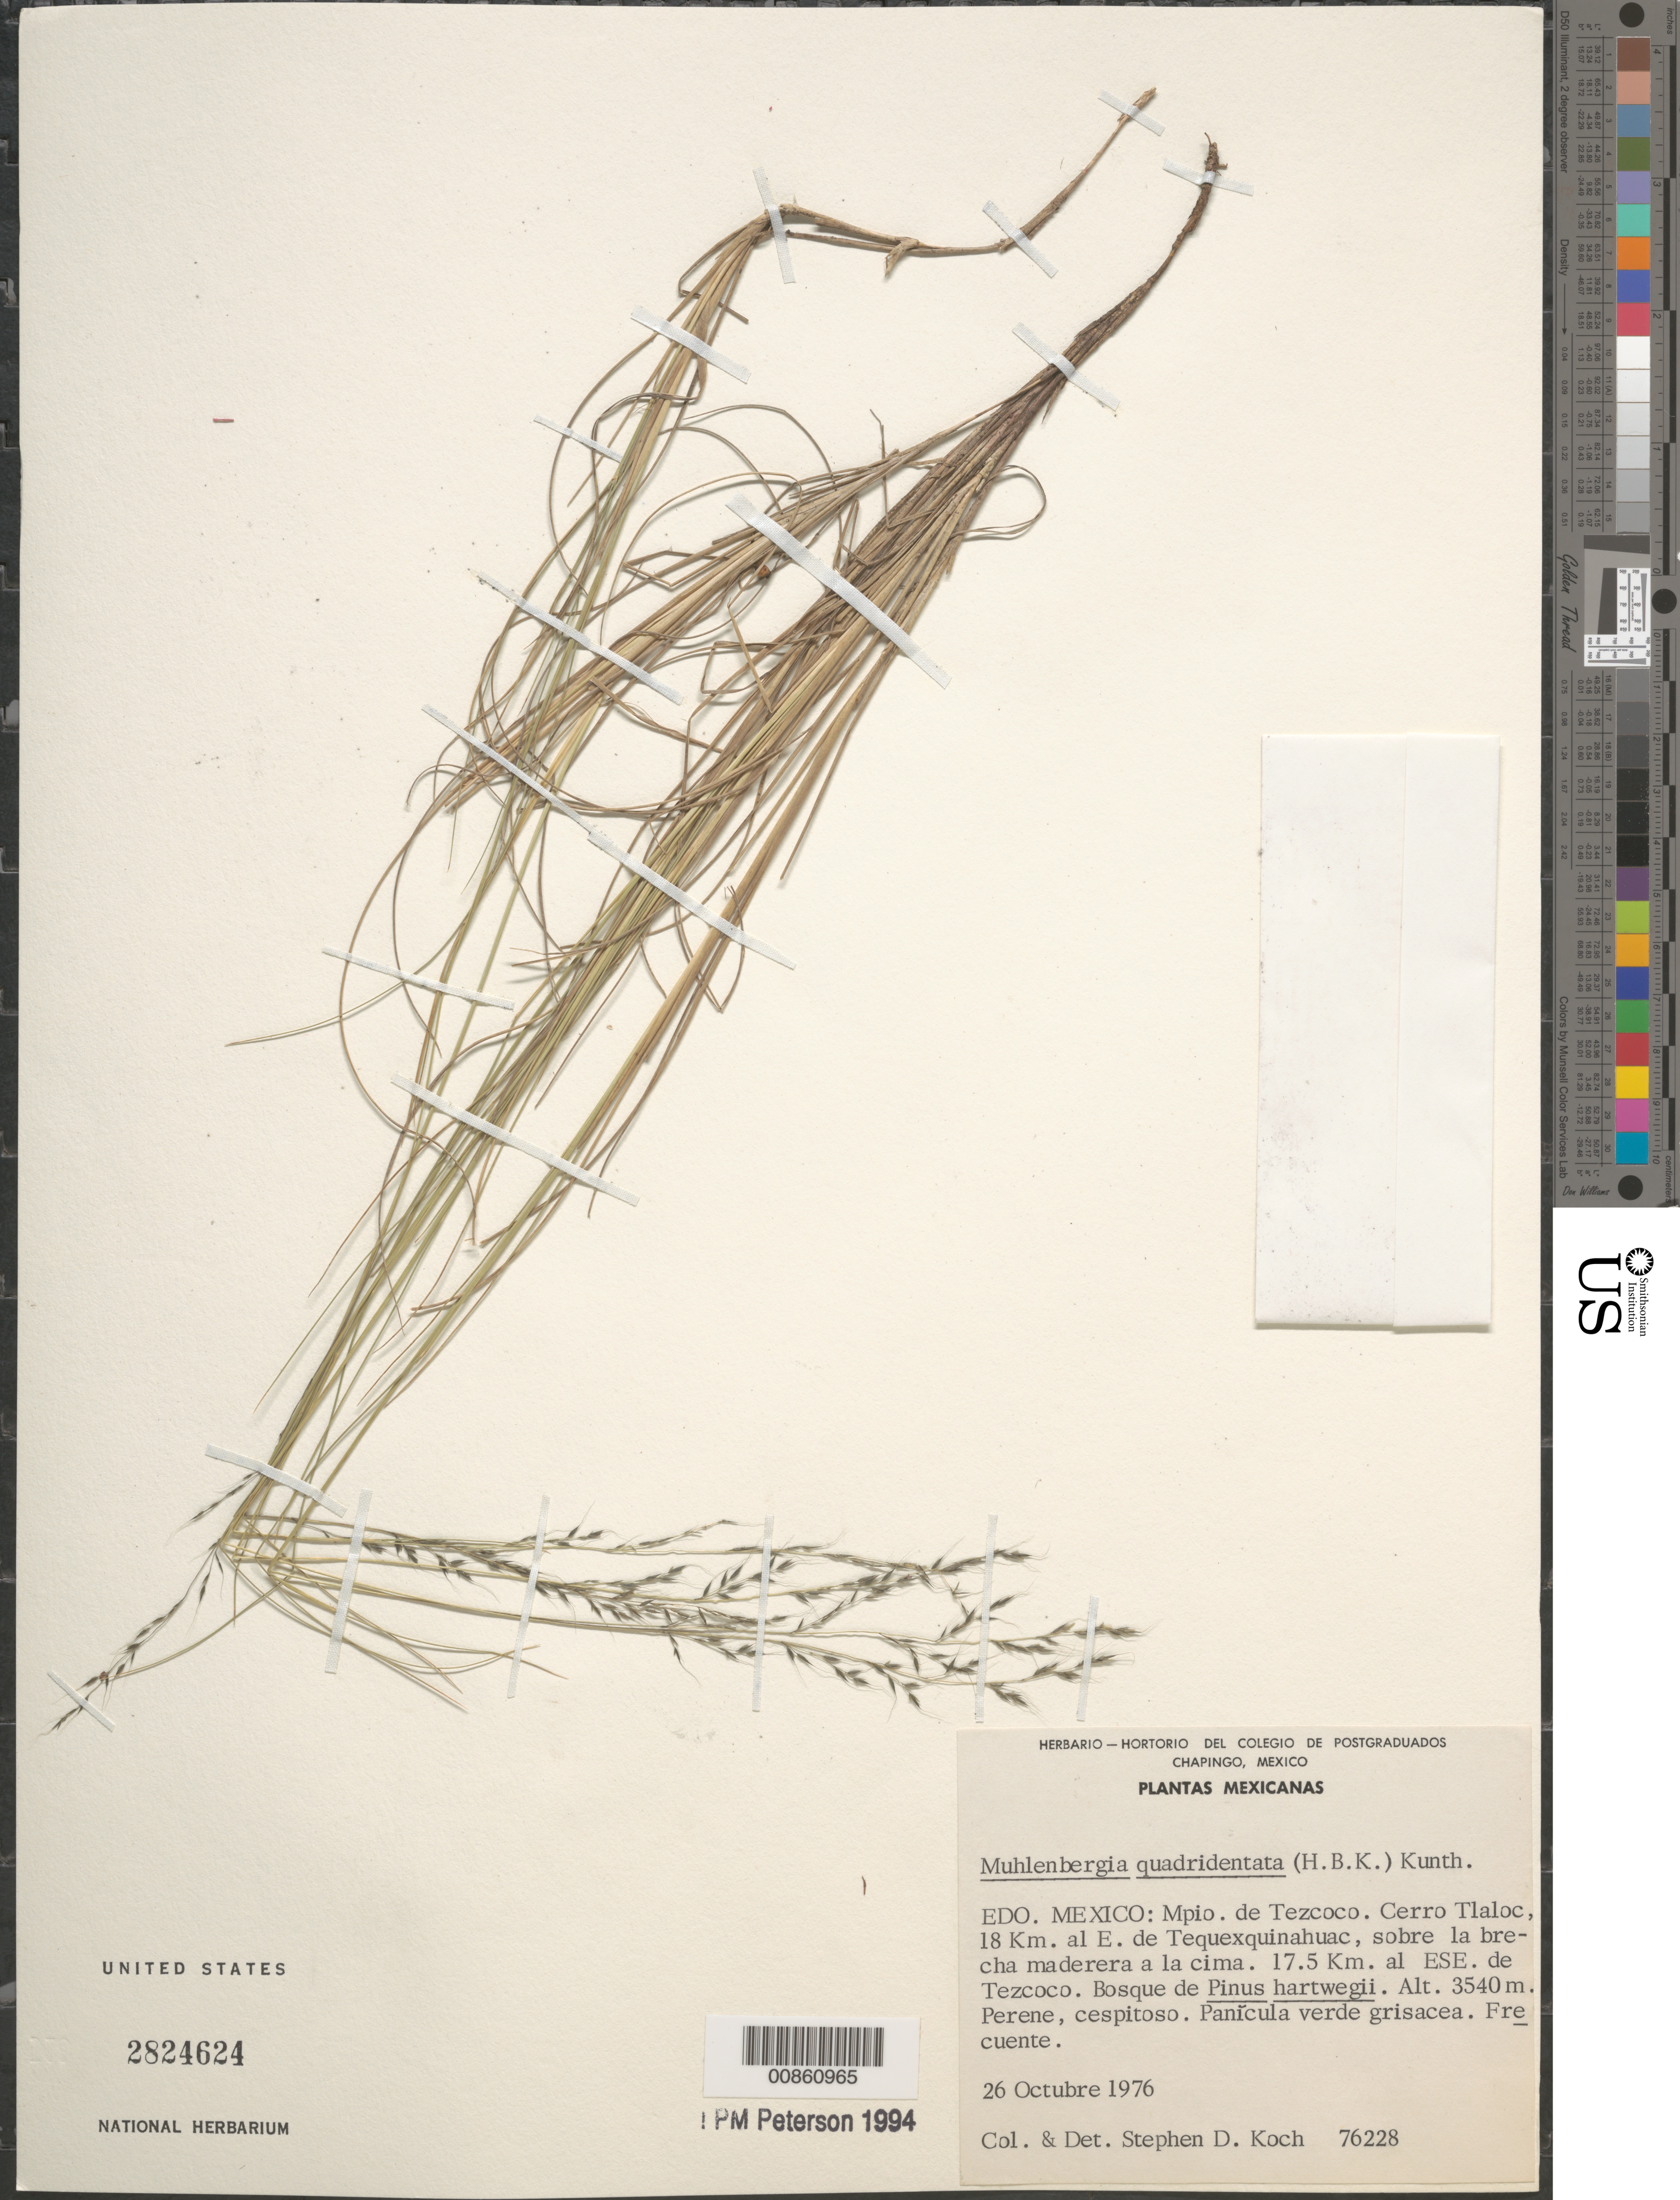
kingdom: Plantae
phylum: Tracheophyta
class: Liliopsida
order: Poales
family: Poaceae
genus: Muhlenbergia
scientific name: Muhlenbergia purpusii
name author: Mez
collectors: S. D. Koch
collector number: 77228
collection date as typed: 26 Oct 1976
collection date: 1976-10-26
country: Mexico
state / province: México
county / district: Texcoco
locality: Cerro Tláloc, mpio. Texcoco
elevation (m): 3860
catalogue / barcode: US 2824624